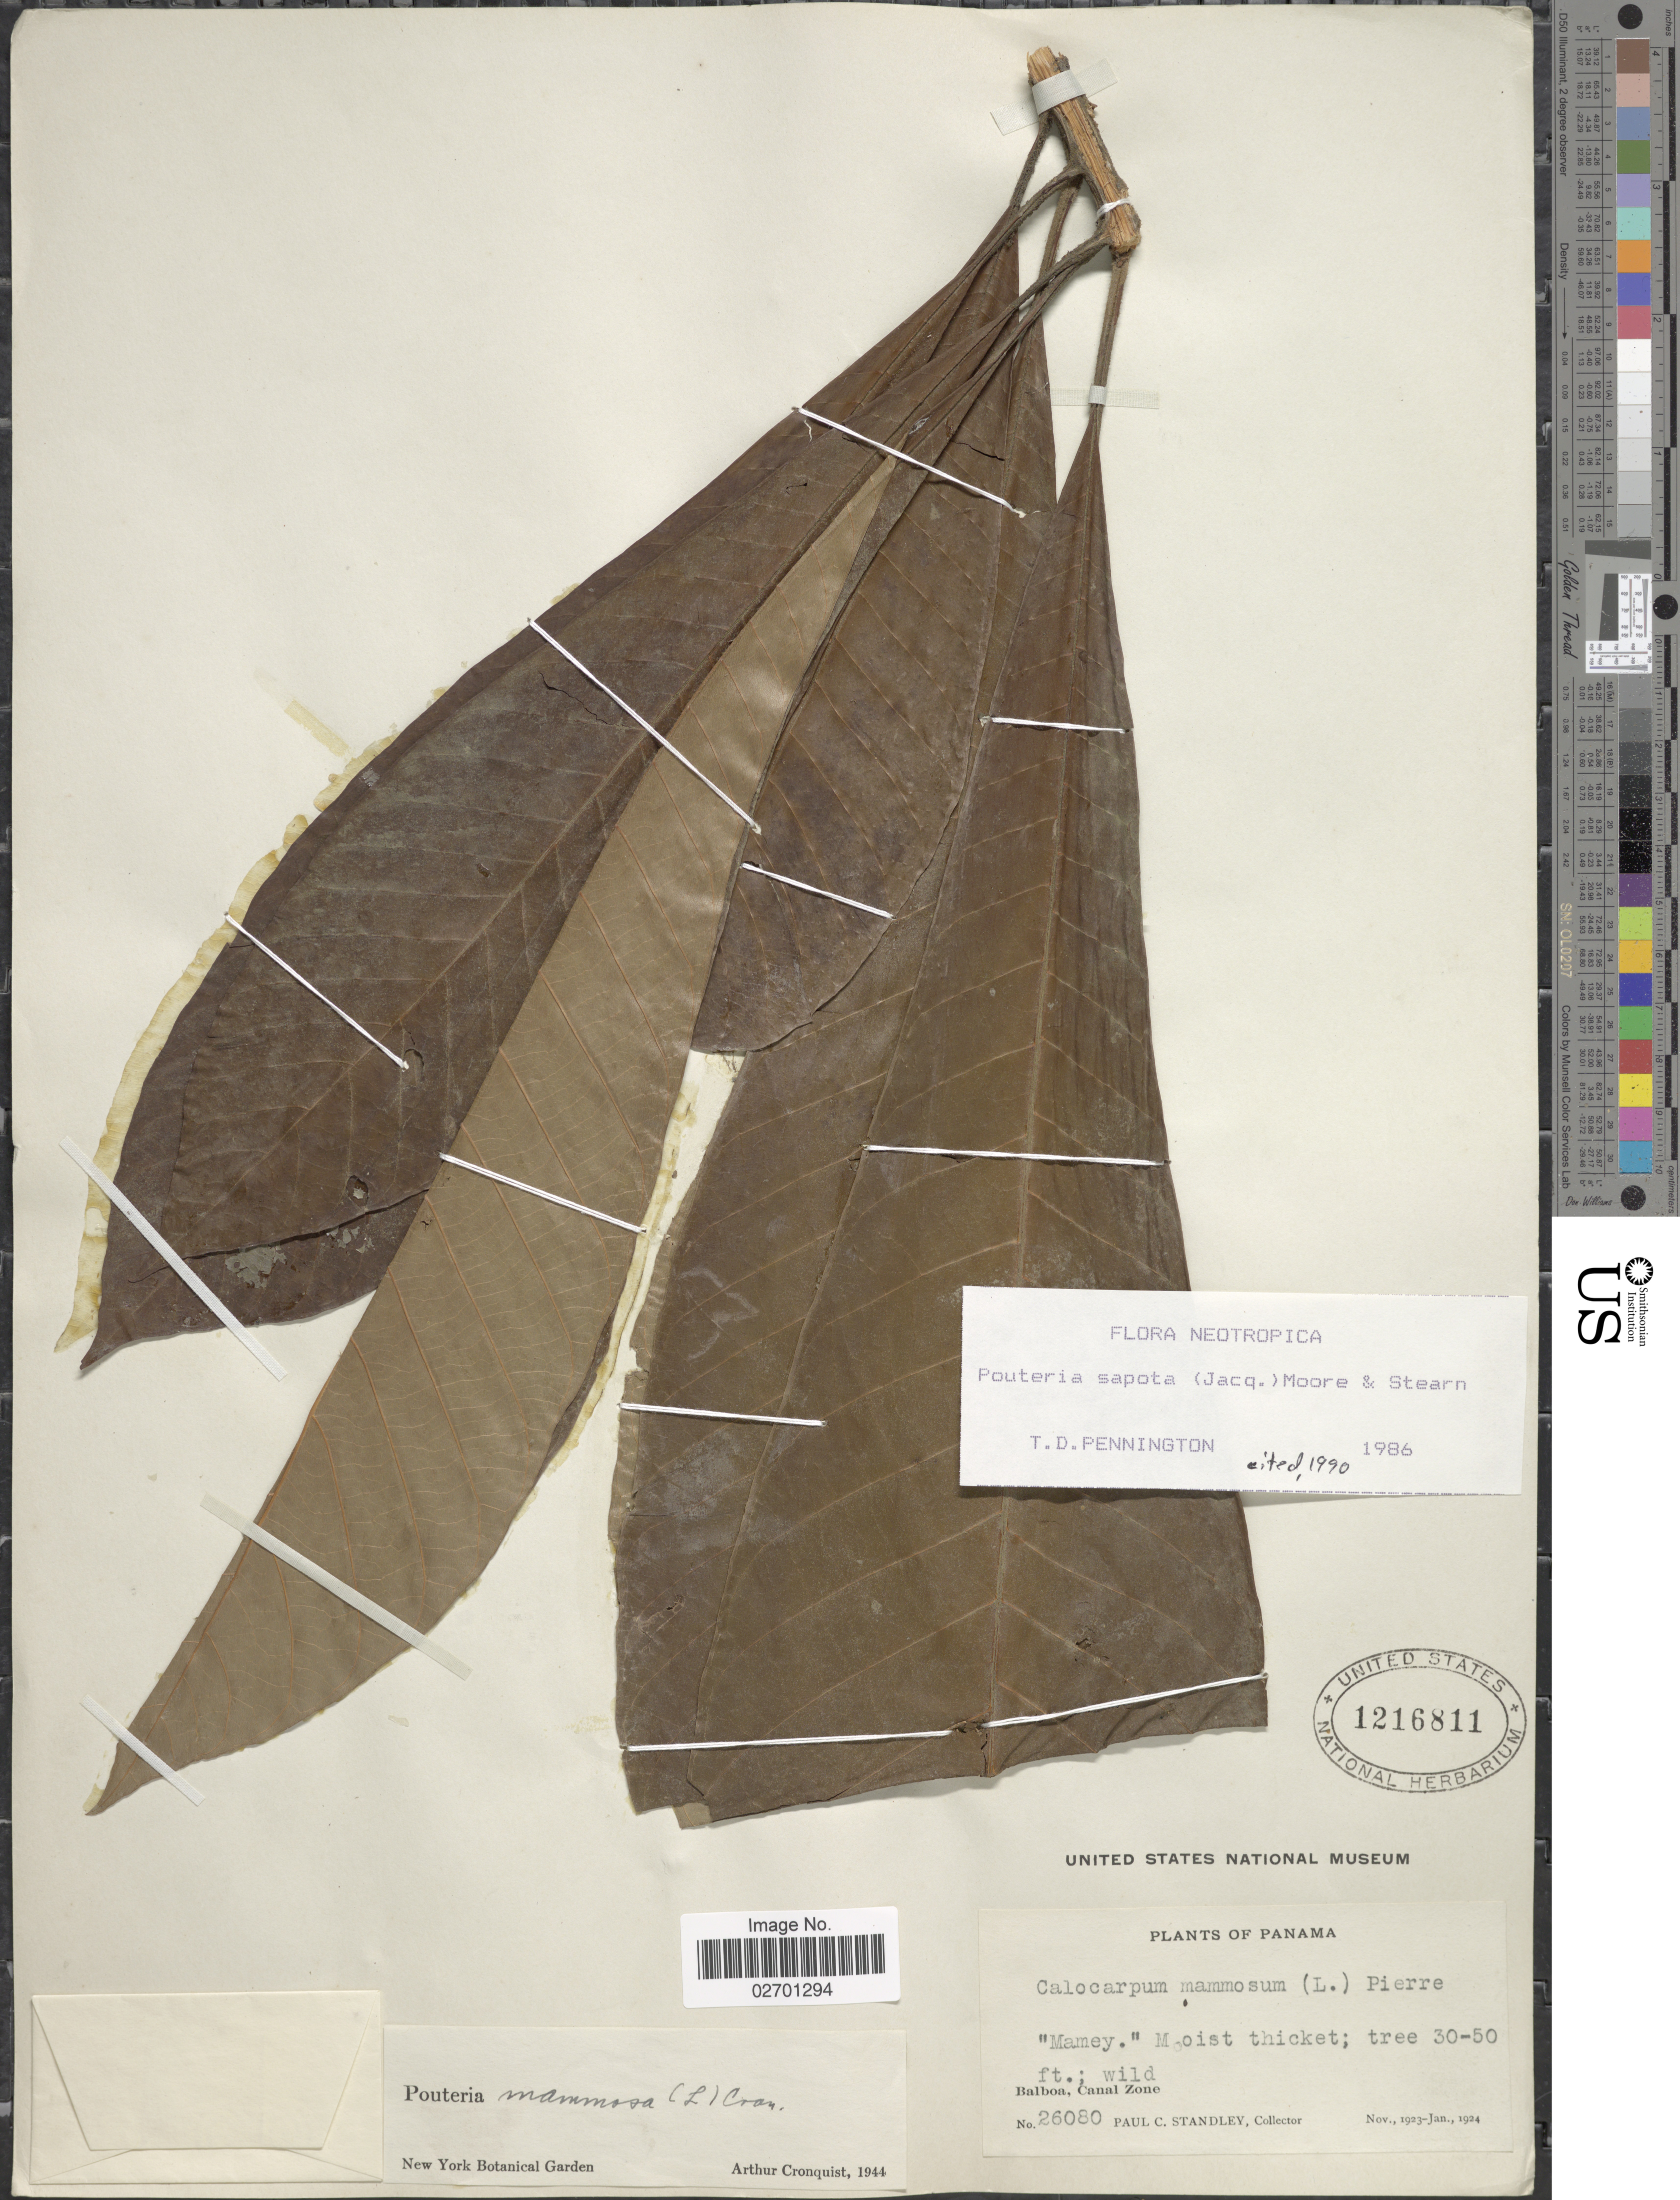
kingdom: Plantae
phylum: Tracheophyta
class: Magnoliopsida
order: Ericales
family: Sapotaceae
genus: Pouteria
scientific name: Pouteria sapota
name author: (Jacq.) H.E. Moore & Stearn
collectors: P. C. Standley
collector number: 26080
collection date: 1923-11/1924-01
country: Panama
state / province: Colón / Panamá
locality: Balboa, Canal Zone.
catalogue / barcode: US 1216811